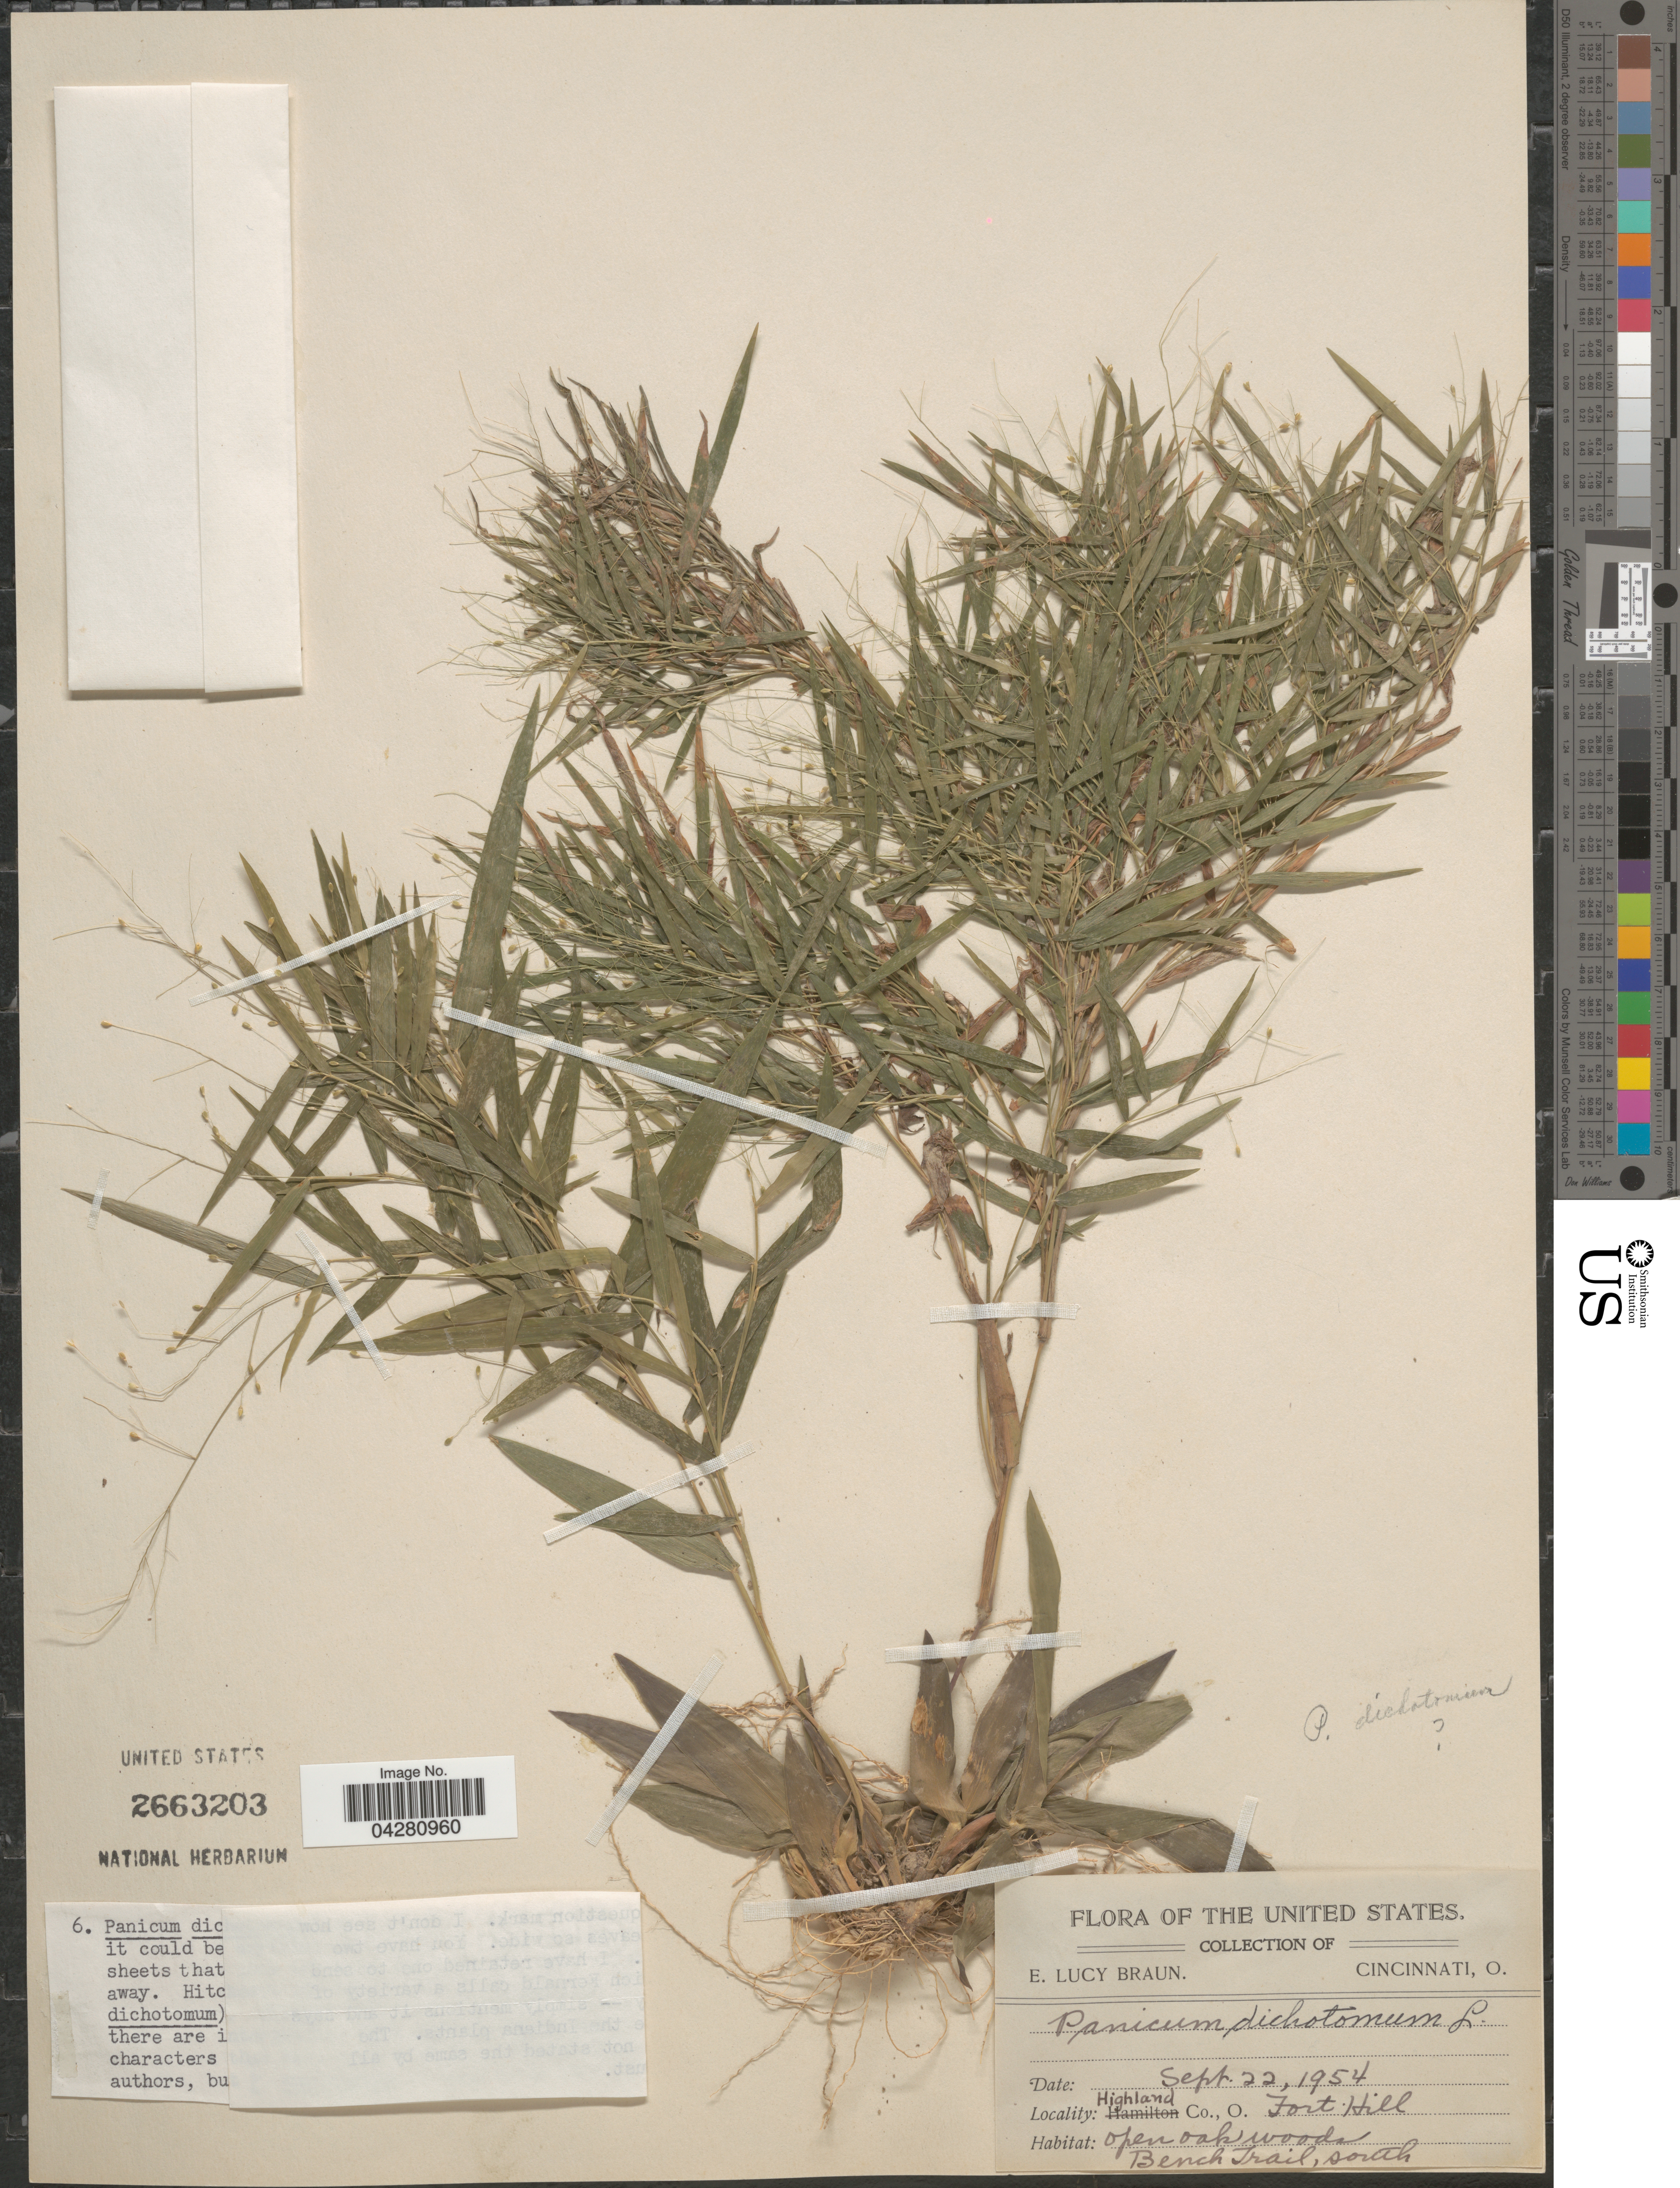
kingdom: Plantae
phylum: Tracheophyta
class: Liliopsida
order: Poales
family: Poaceae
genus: Dichanthelium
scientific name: Dichanthelium dichotomum var. dichotomum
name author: (L.) Gould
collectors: E. L. Braun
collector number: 6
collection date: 1954-09-22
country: United States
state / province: Ohio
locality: Highland Co. Fort Hill. Open oak woods. Bench Trail, south.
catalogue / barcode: US 2663203